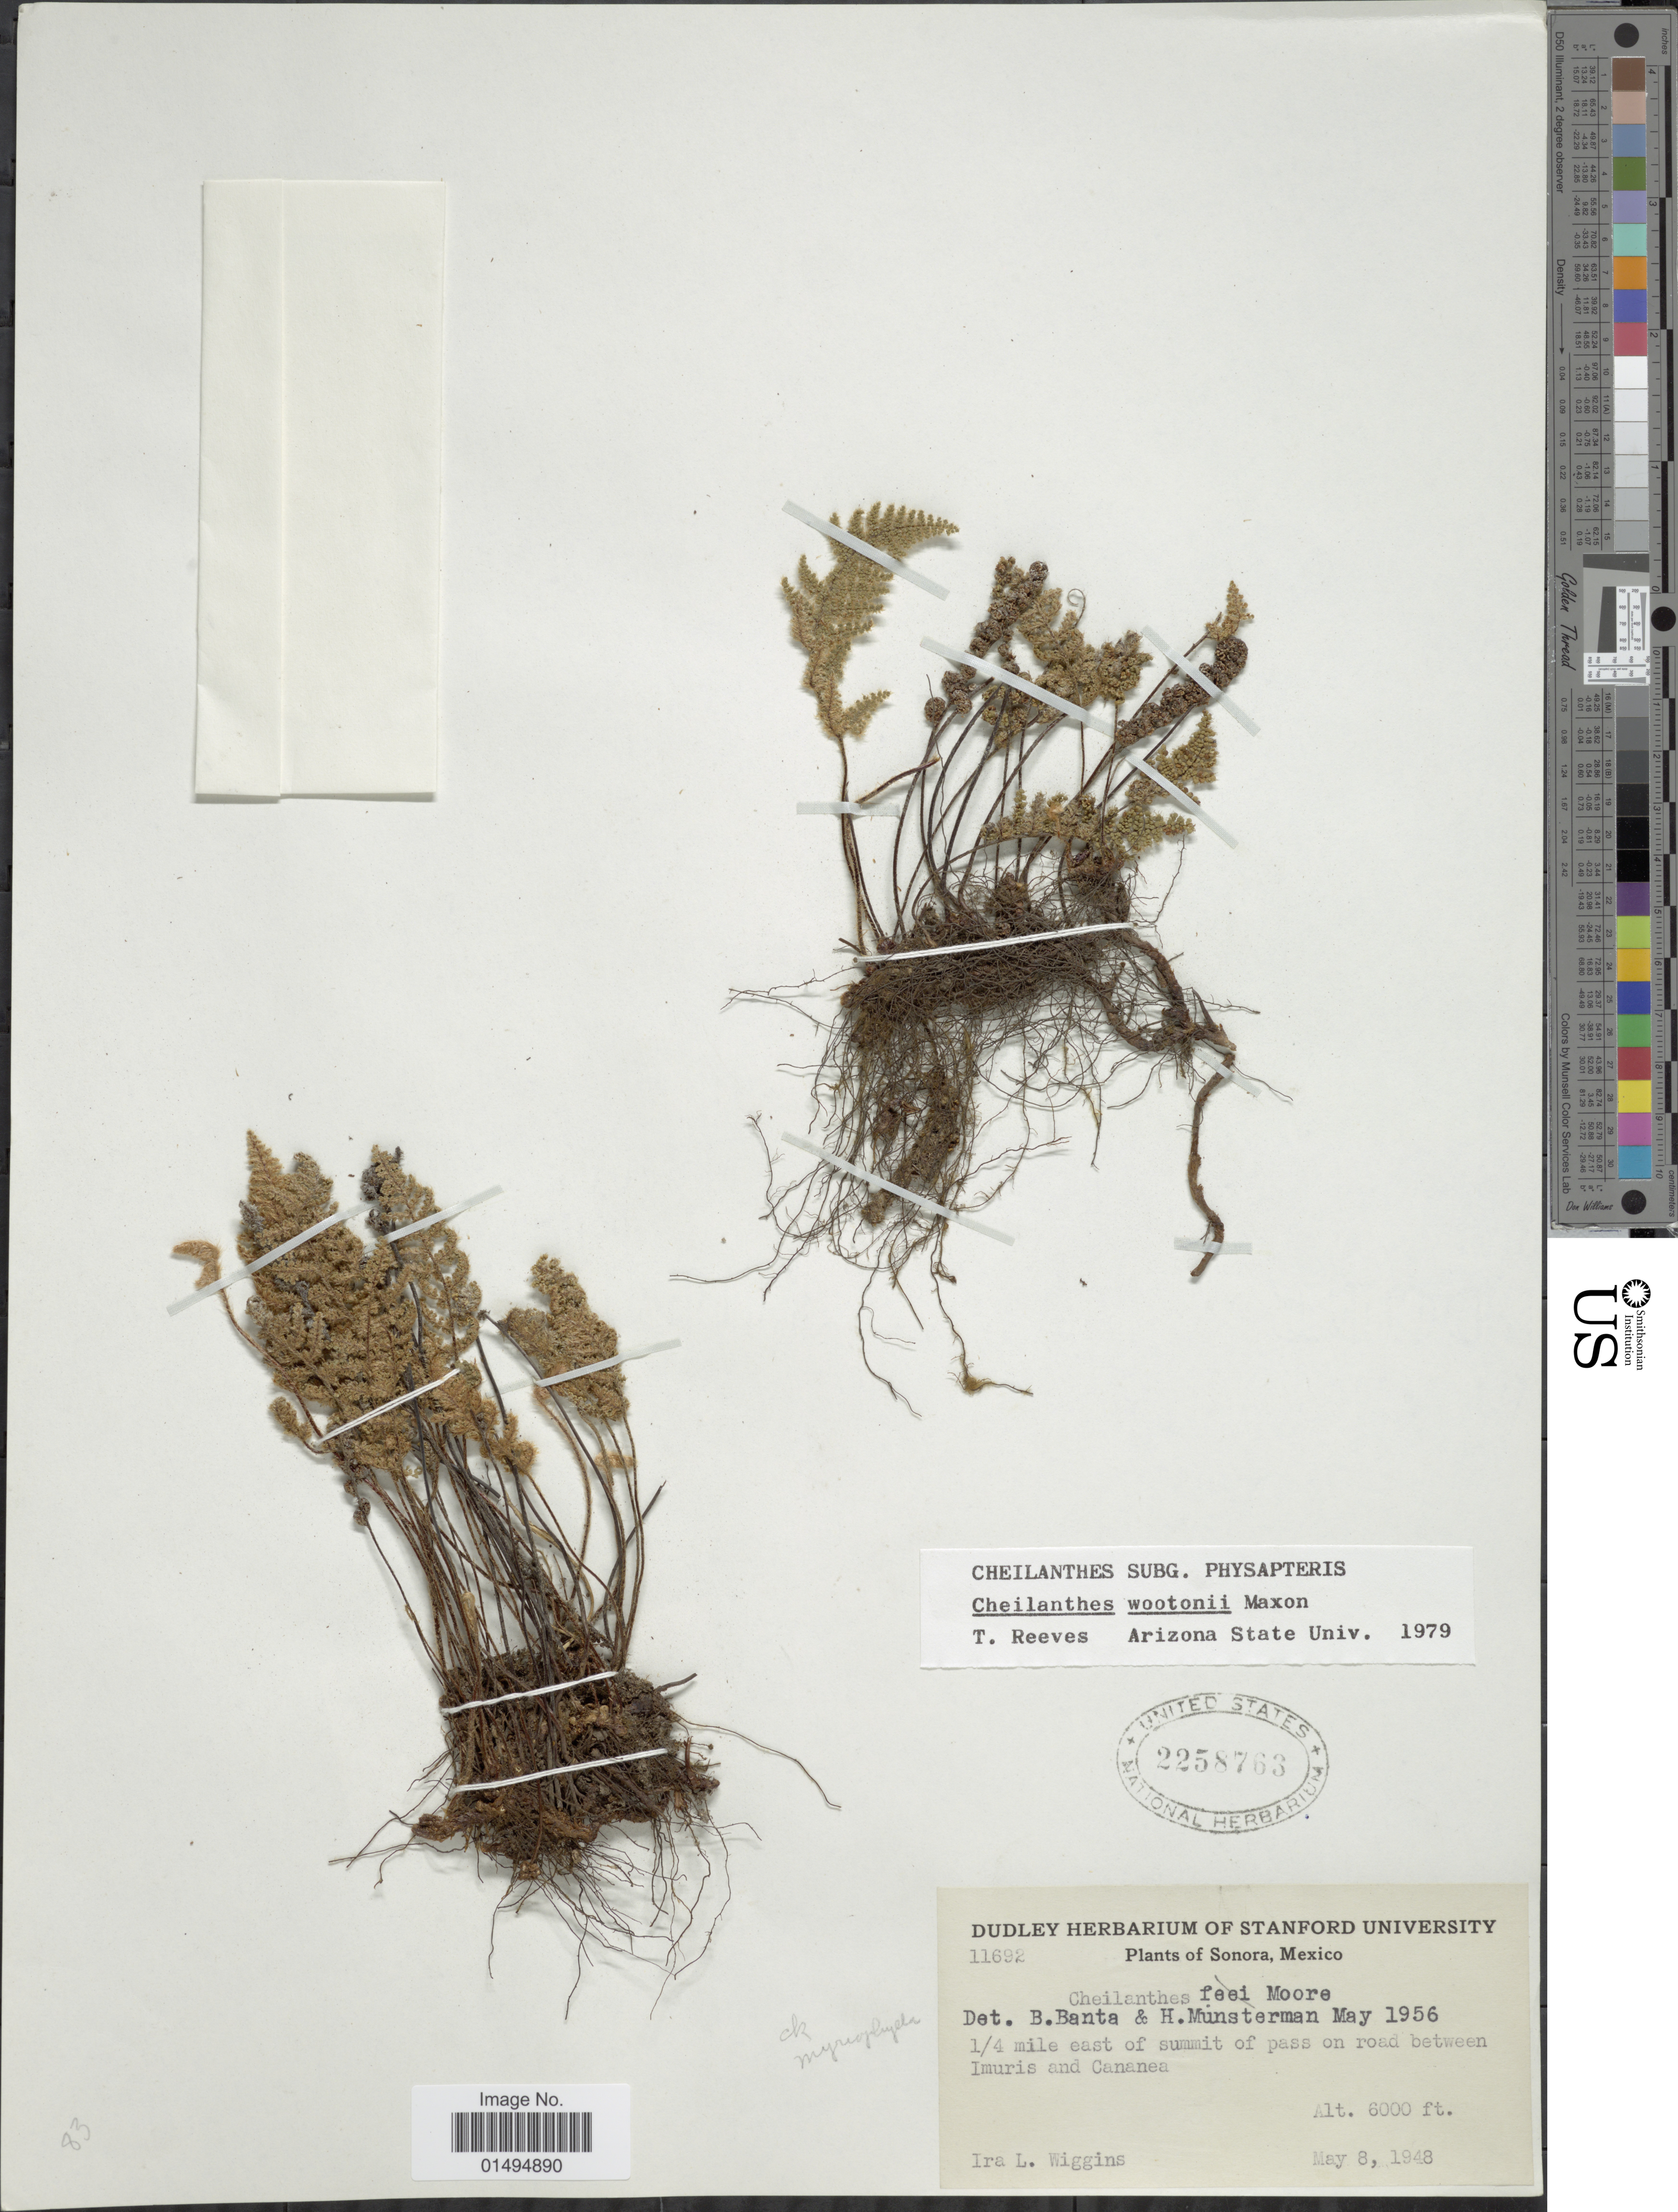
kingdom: Plantae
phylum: Tracheophyta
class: Polypodiopsida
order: Polypodiales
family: Pteridaceae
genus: Myriopteris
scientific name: Myriopteris wootonii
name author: (Maxon) Grusz & Windham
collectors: I. L. Wiggins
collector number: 11692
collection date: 1948-05-08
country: Mexico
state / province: Sonora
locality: Sonora, 1/4 mile east of summit of pass on road between Imuris and Cananea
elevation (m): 1829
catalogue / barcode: US 2258763